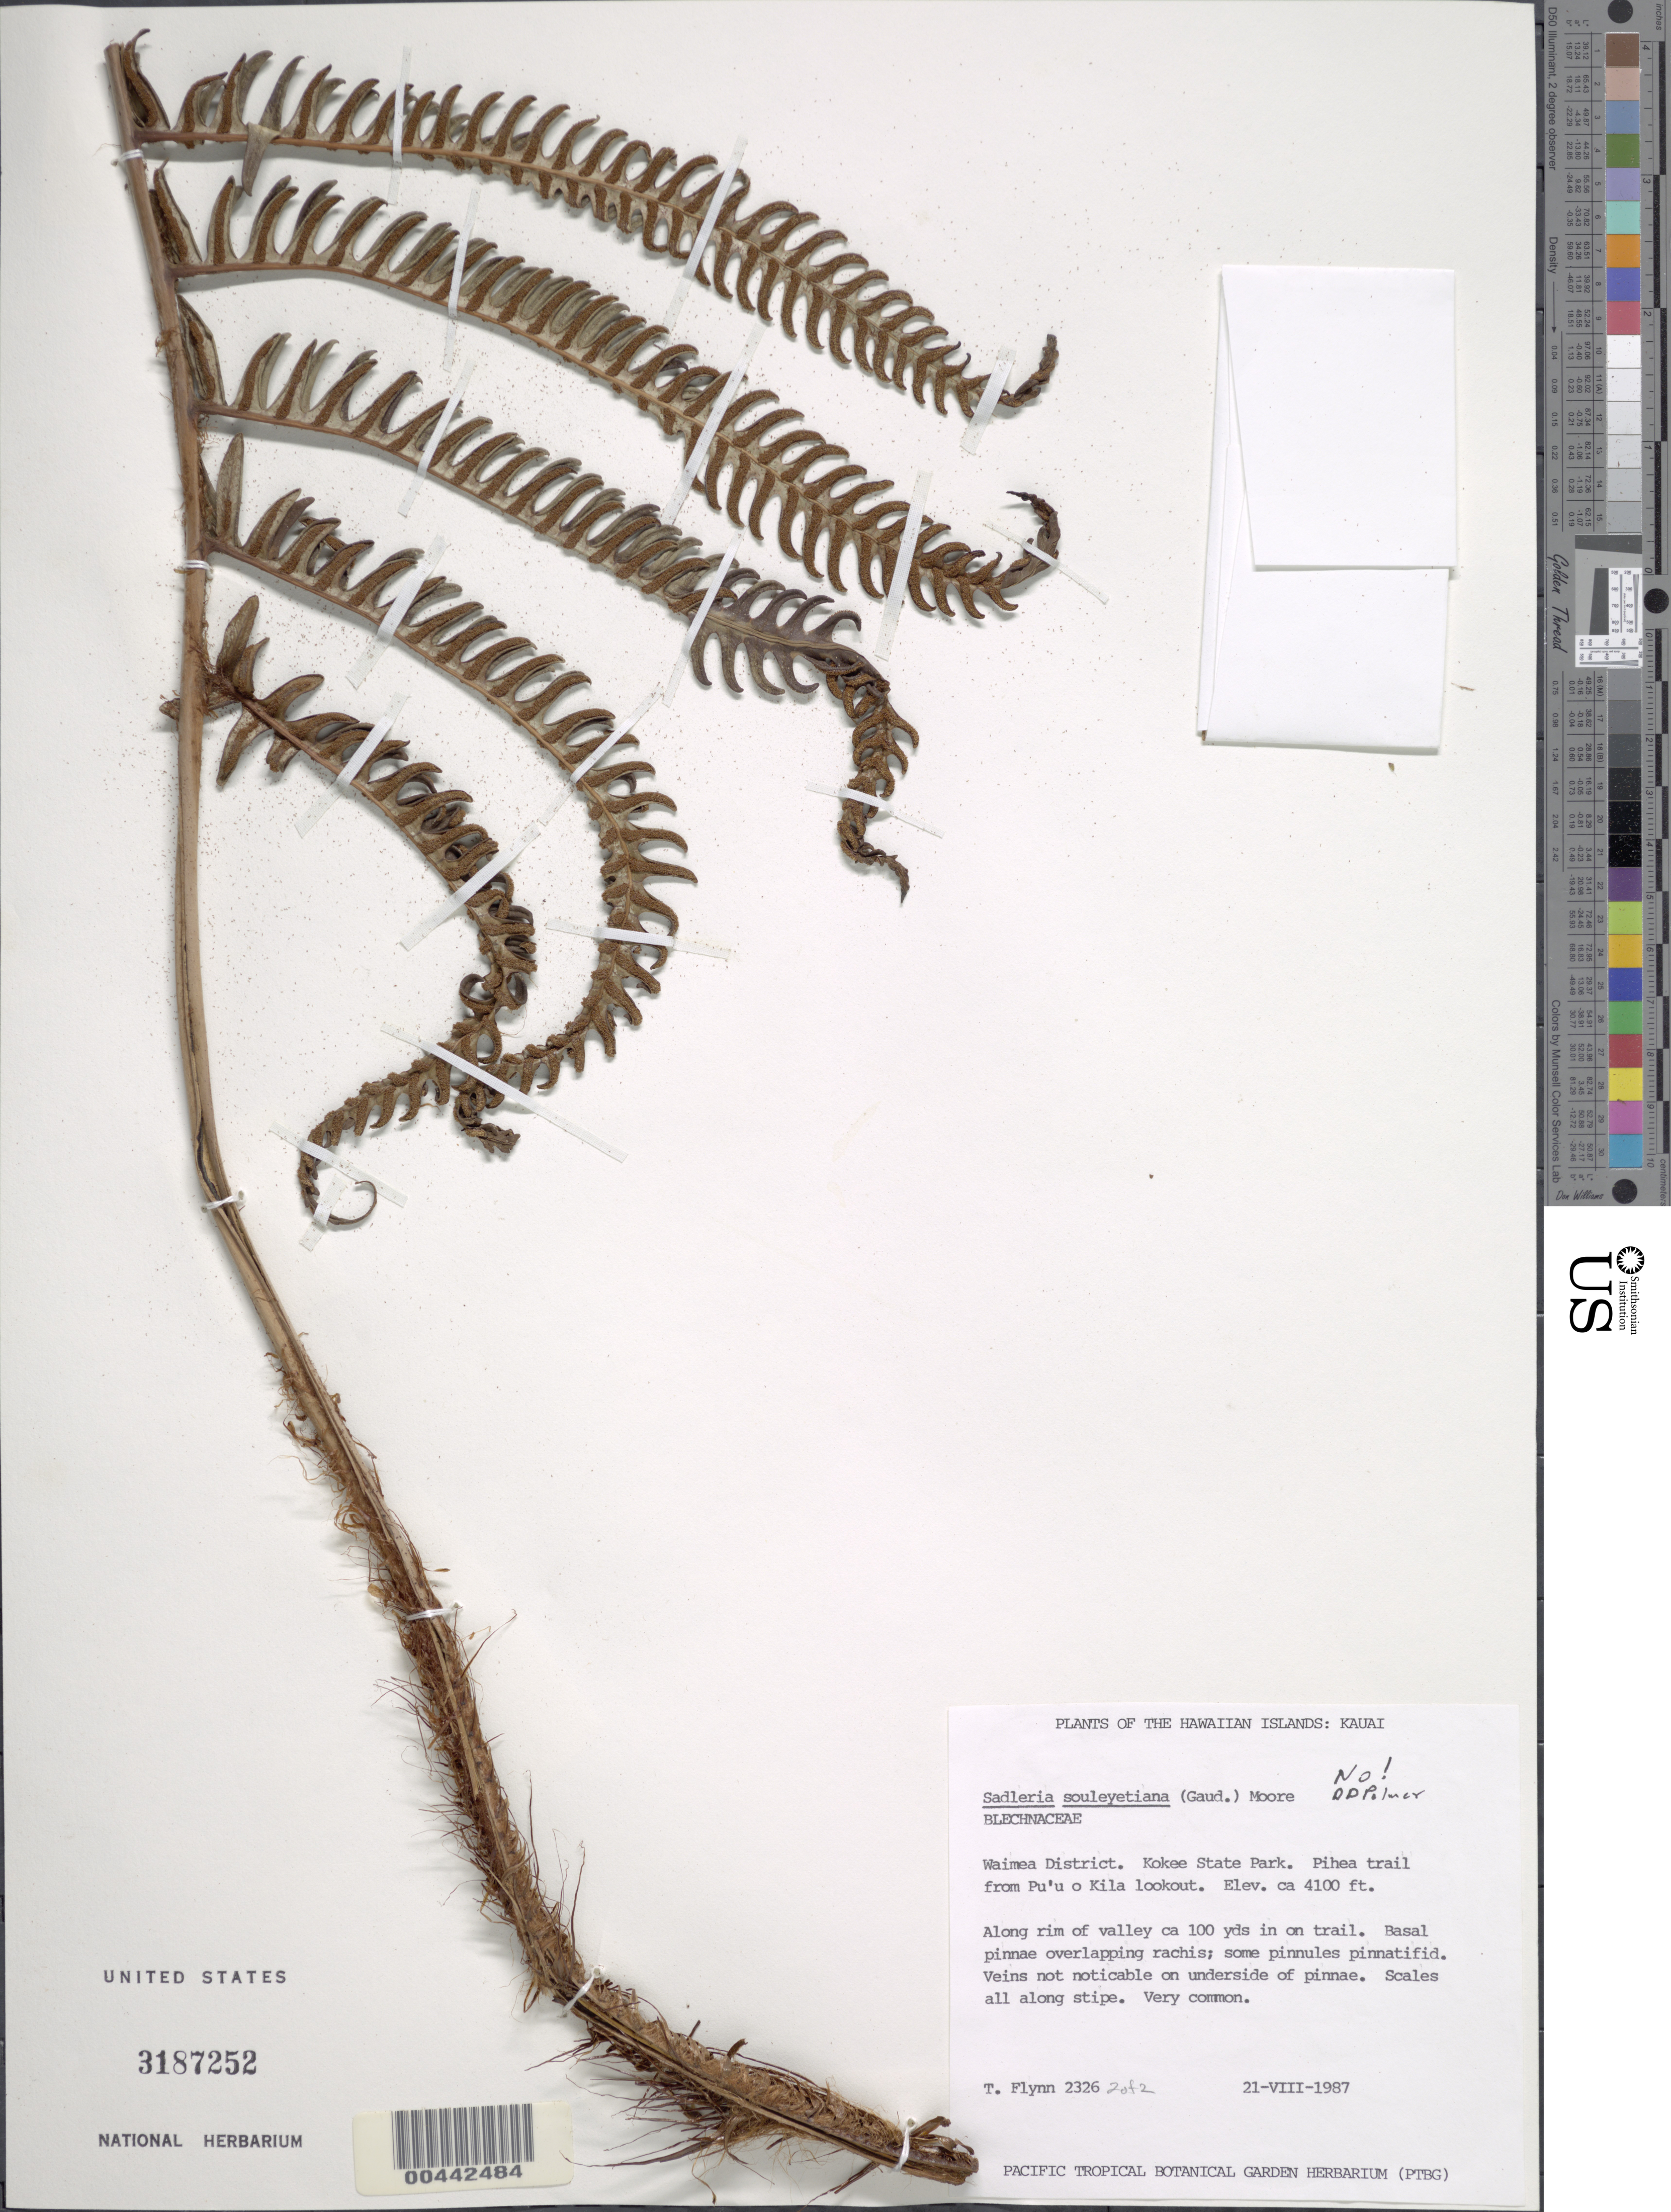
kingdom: Plantae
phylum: Tracheophyta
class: Polypodiopsida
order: Polypodiales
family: Blechnaceae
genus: Sadleria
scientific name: Sadleria souleytiana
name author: (Gaudich.) T. Moore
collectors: T. W. Flynn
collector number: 2326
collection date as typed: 21 Aug 1987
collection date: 1987-08-21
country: United States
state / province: Hawaii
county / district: Kauai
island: Kaua'i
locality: Waimea Dist., Kokee State Park, Pihea trail fom Pu'u o Kila lookout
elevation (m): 1250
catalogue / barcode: US 3187252